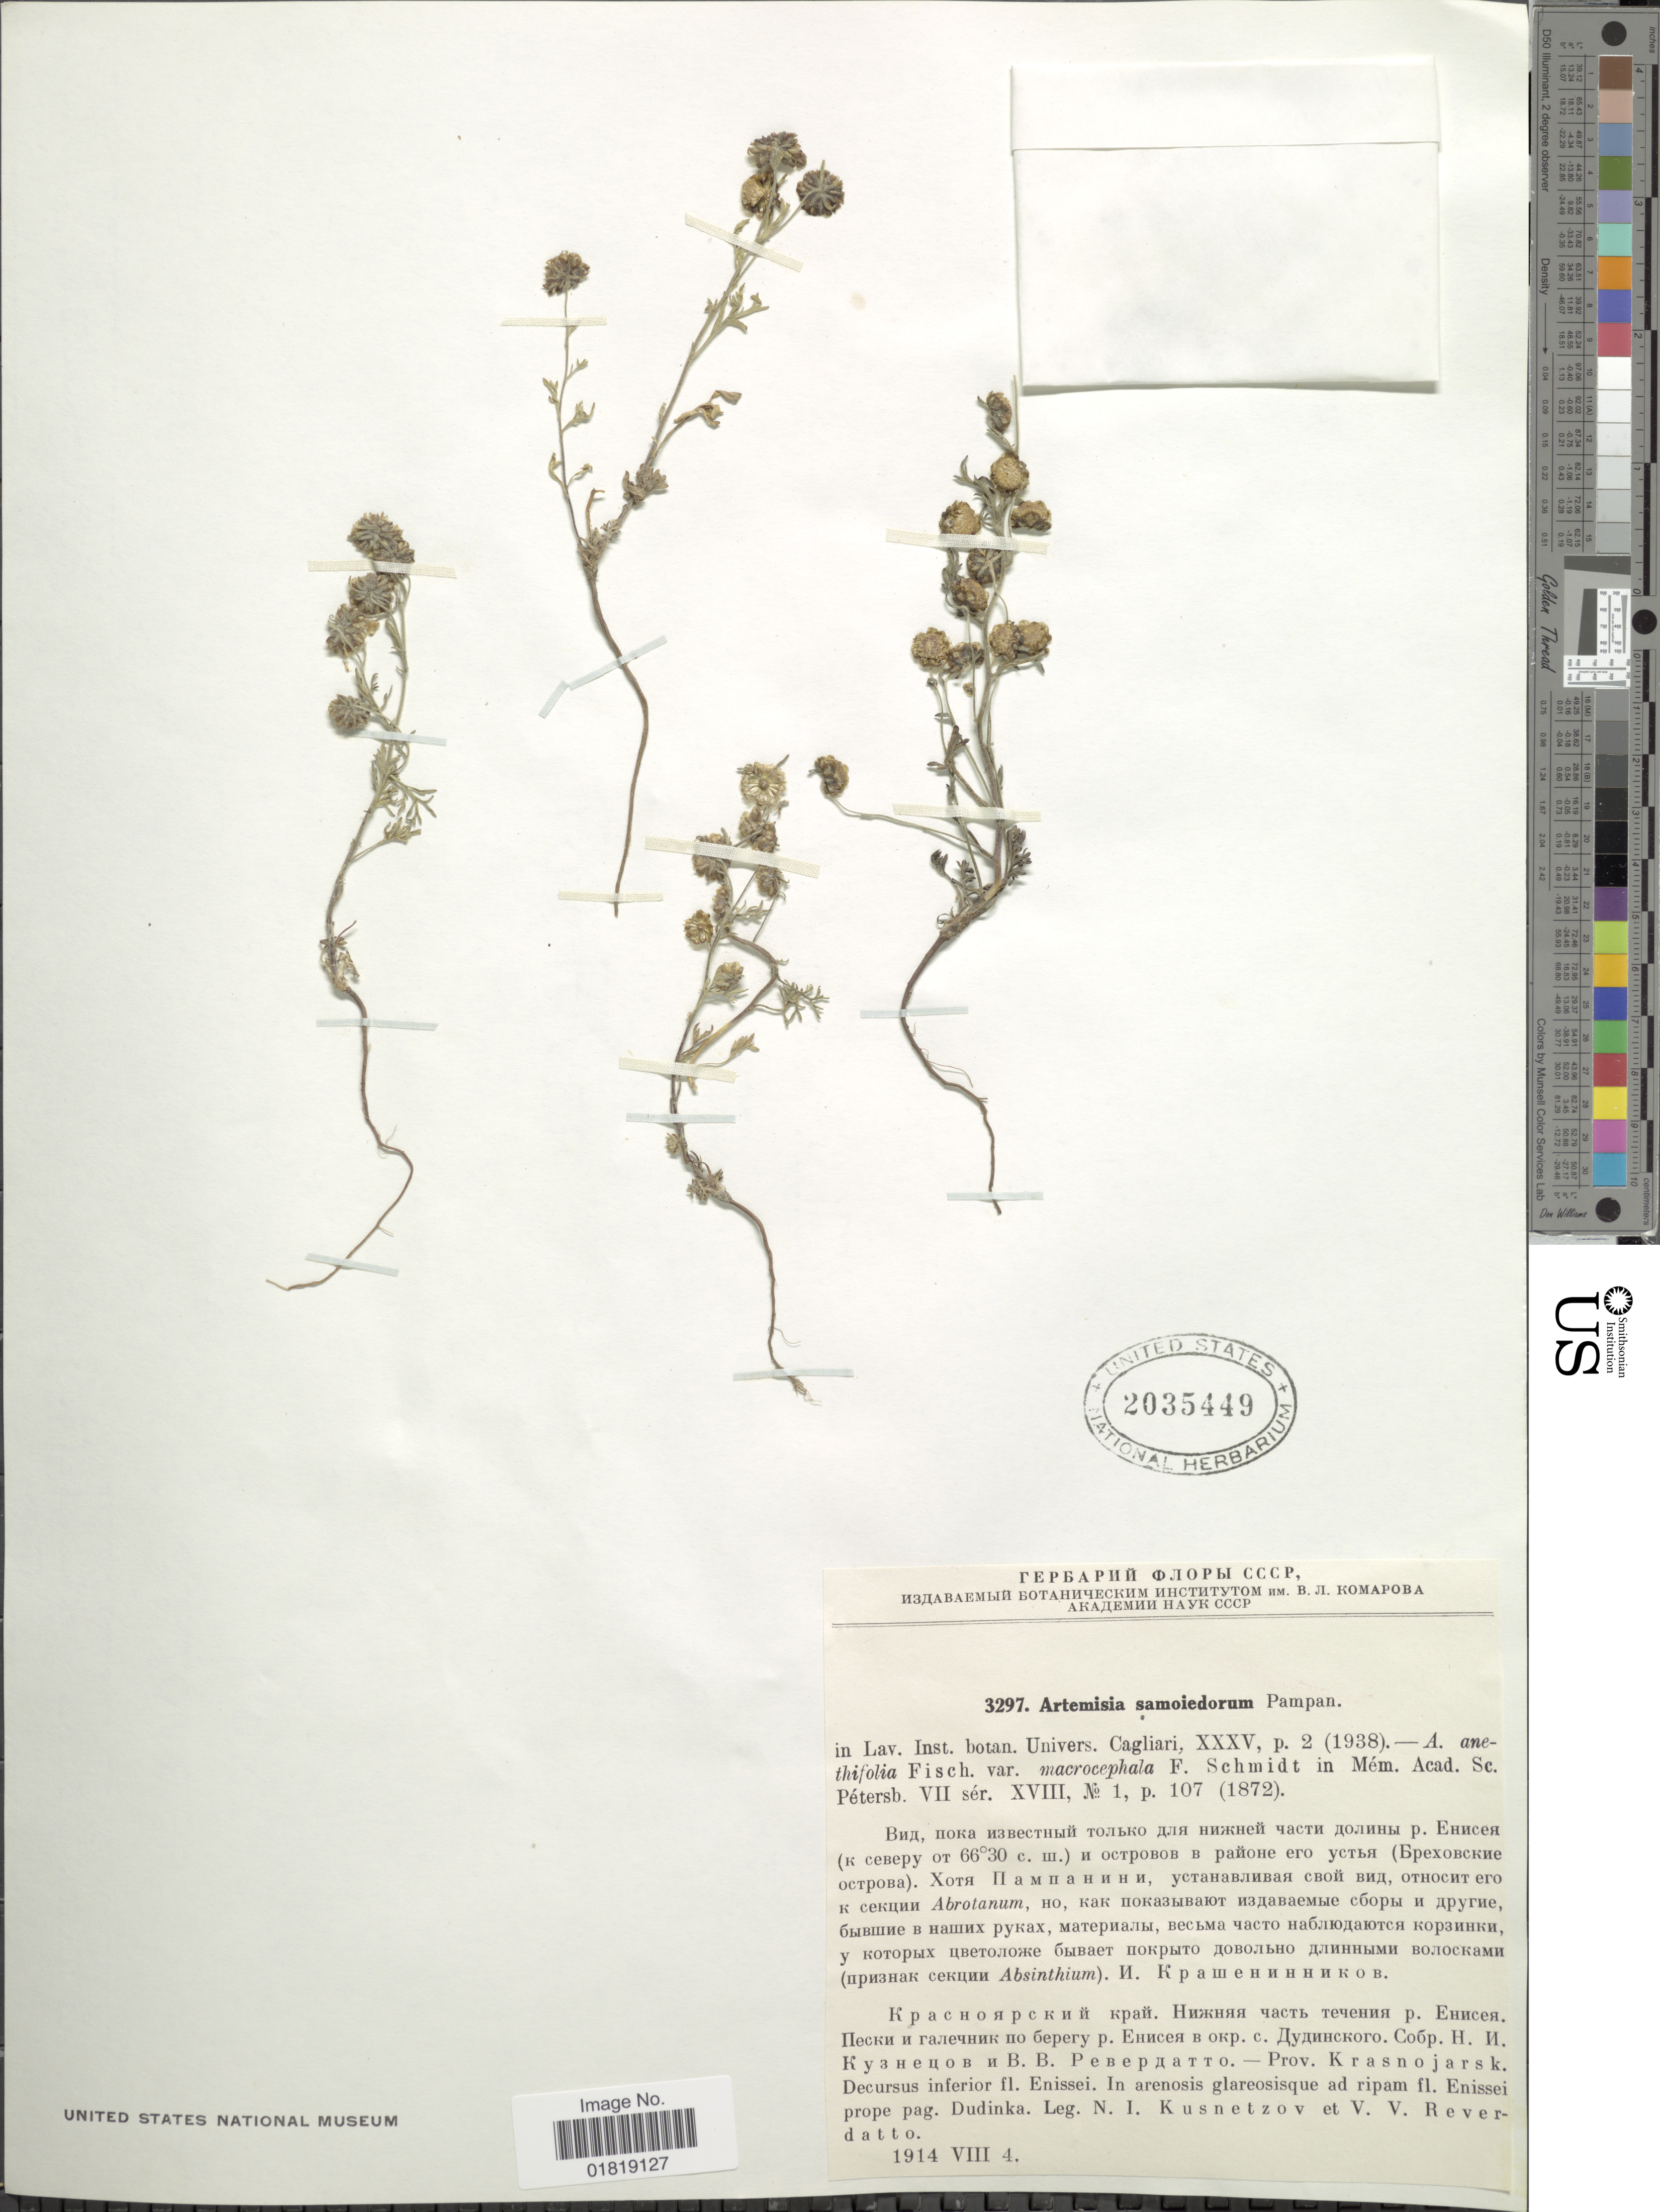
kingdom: Plantae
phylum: Tracheophyta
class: Magnoliopsida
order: Asterales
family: Asteraceae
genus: Artemisia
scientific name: Artemisia samoiedorum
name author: Pamp.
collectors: N. Kusnetzov & V. Reverdatto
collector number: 3297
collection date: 1914-08-04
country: Russian Federation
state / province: Krasnoyarsk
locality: Prov. Krasnojarsk, In arenosis glareosisque ad ripam fl. Enissei prope pag. Dudinka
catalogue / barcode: US 2035449